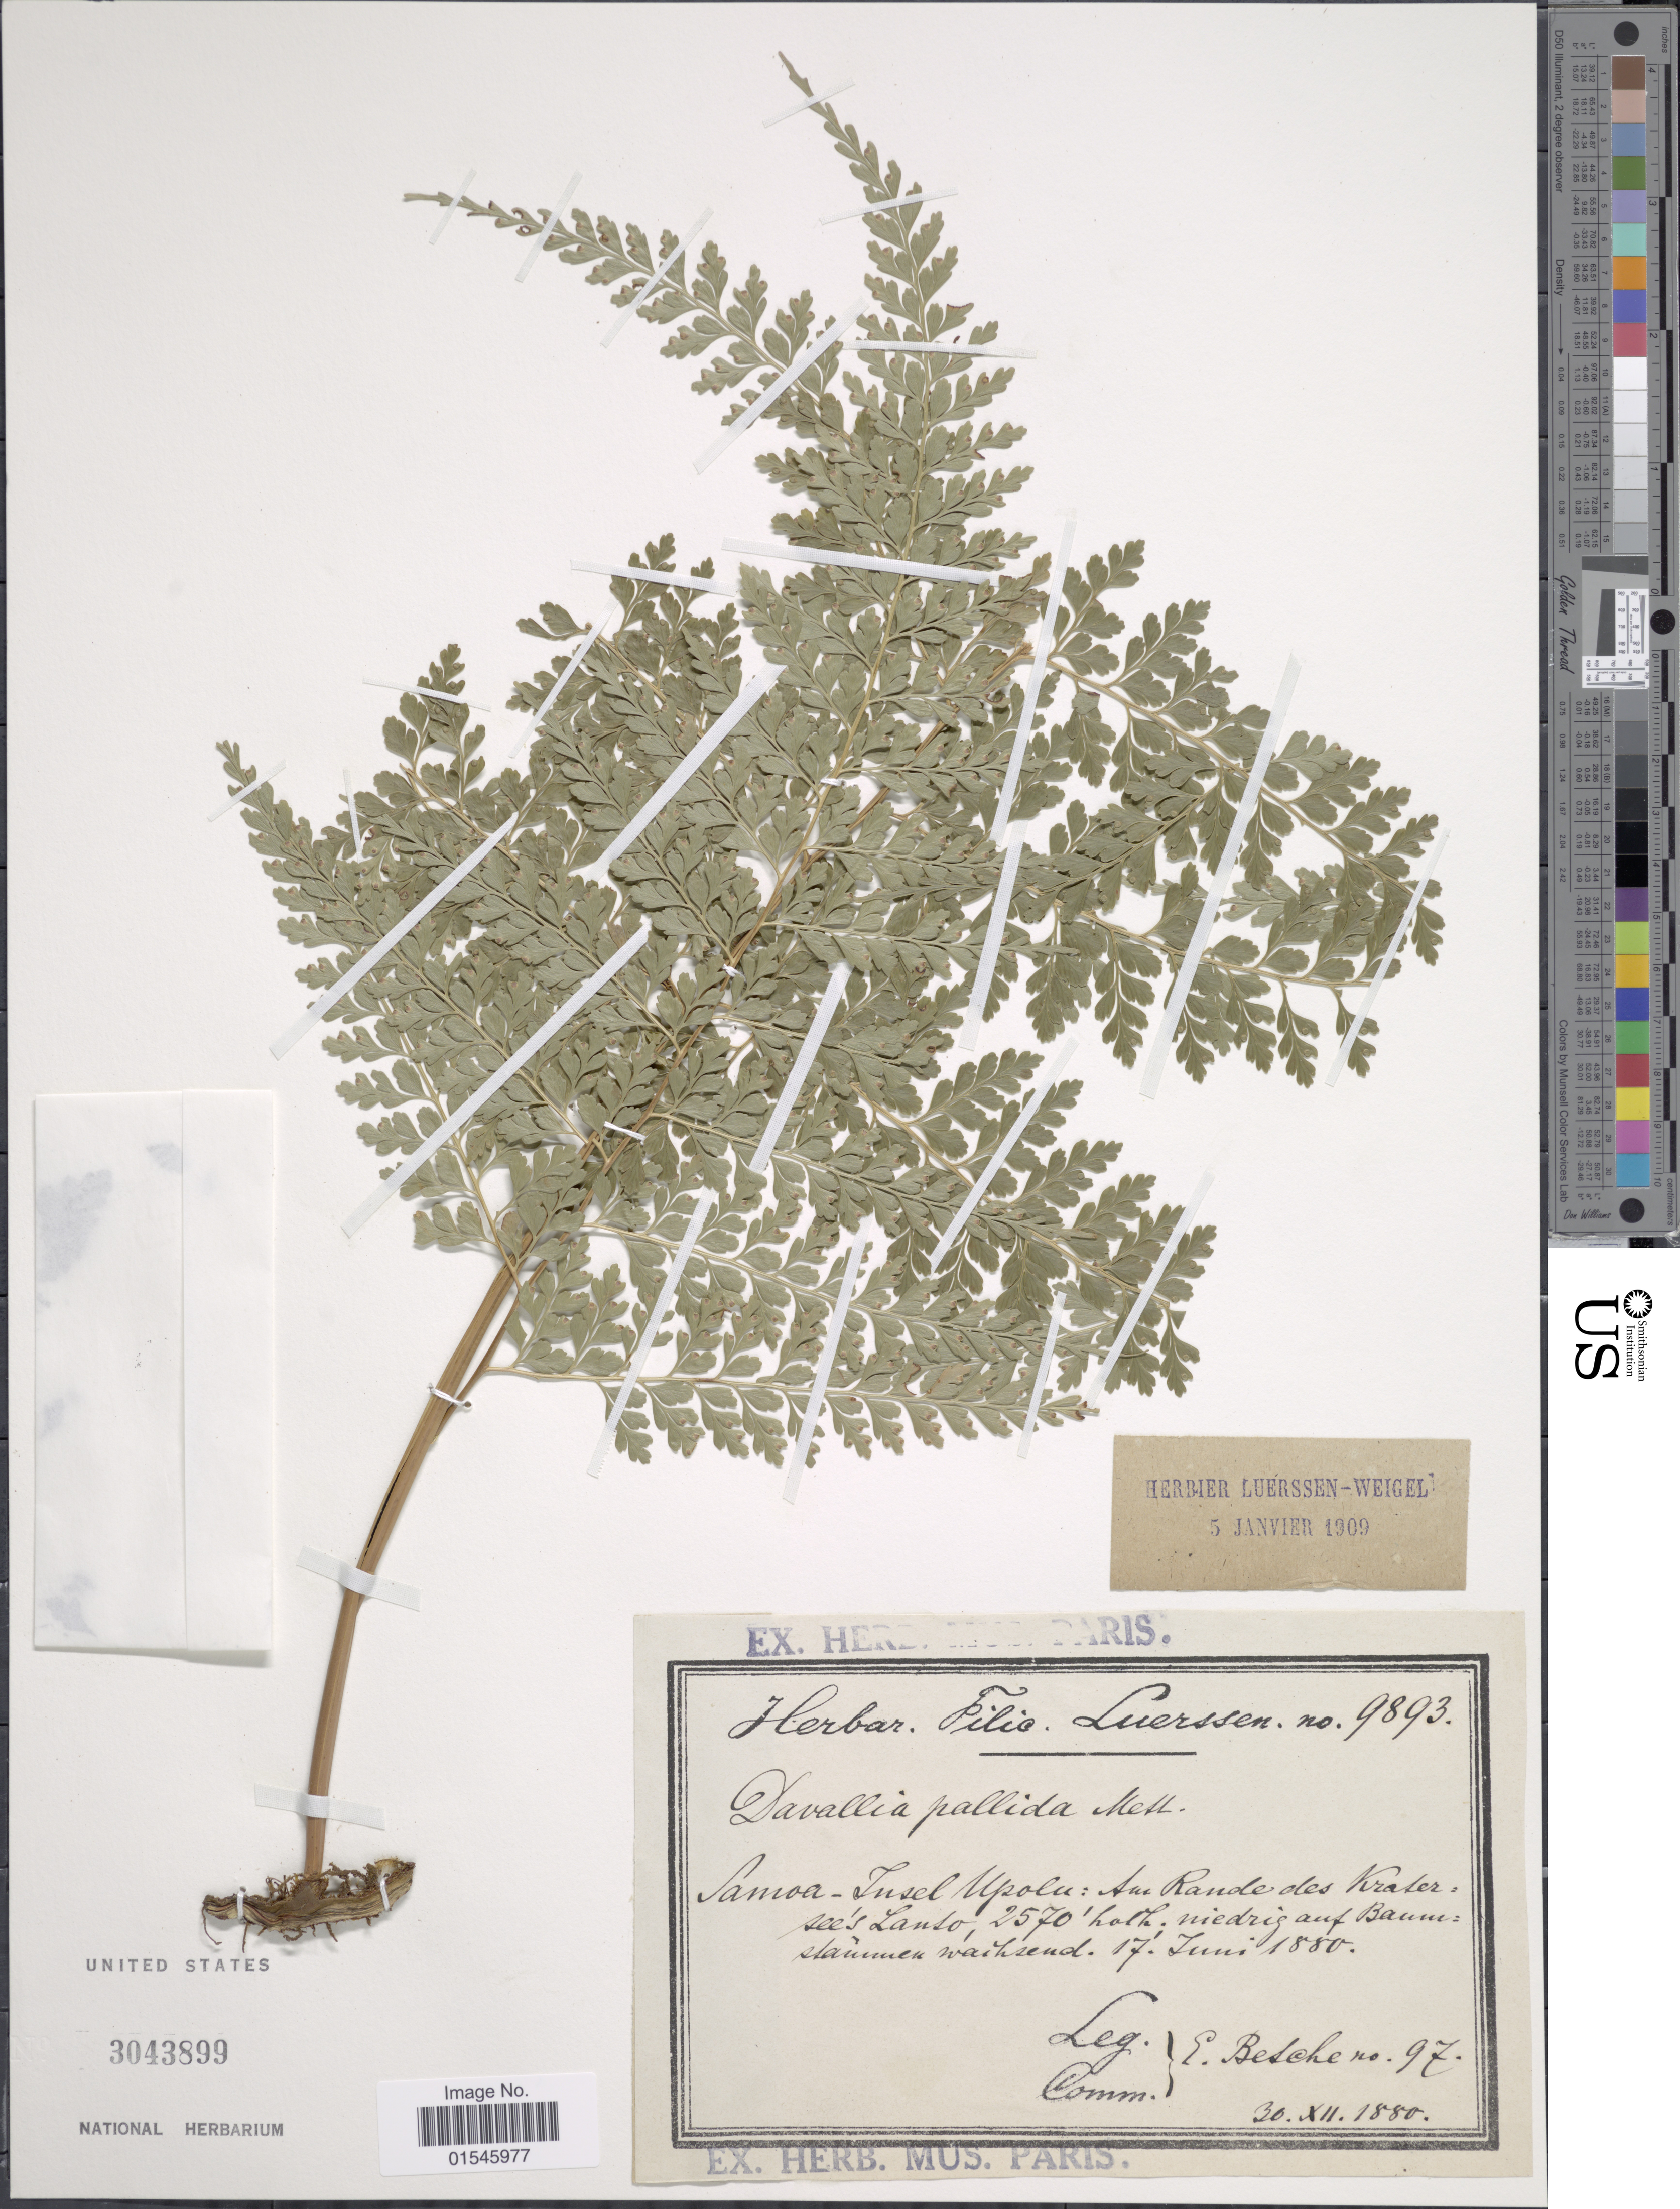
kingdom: Plantae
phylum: Tracheophyta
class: Polypodiopsida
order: Polypodiales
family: Hypodematiaceae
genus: Leucostegia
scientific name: Leucostegia pallida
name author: (Mett. ex Kuhn) Copel.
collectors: E. Betche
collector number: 97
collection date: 1880-06-17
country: Samoa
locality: Samoa-Ins. Upolu: Am Rande des Krater: see's Santo [interpreted]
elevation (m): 783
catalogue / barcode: US 3043899